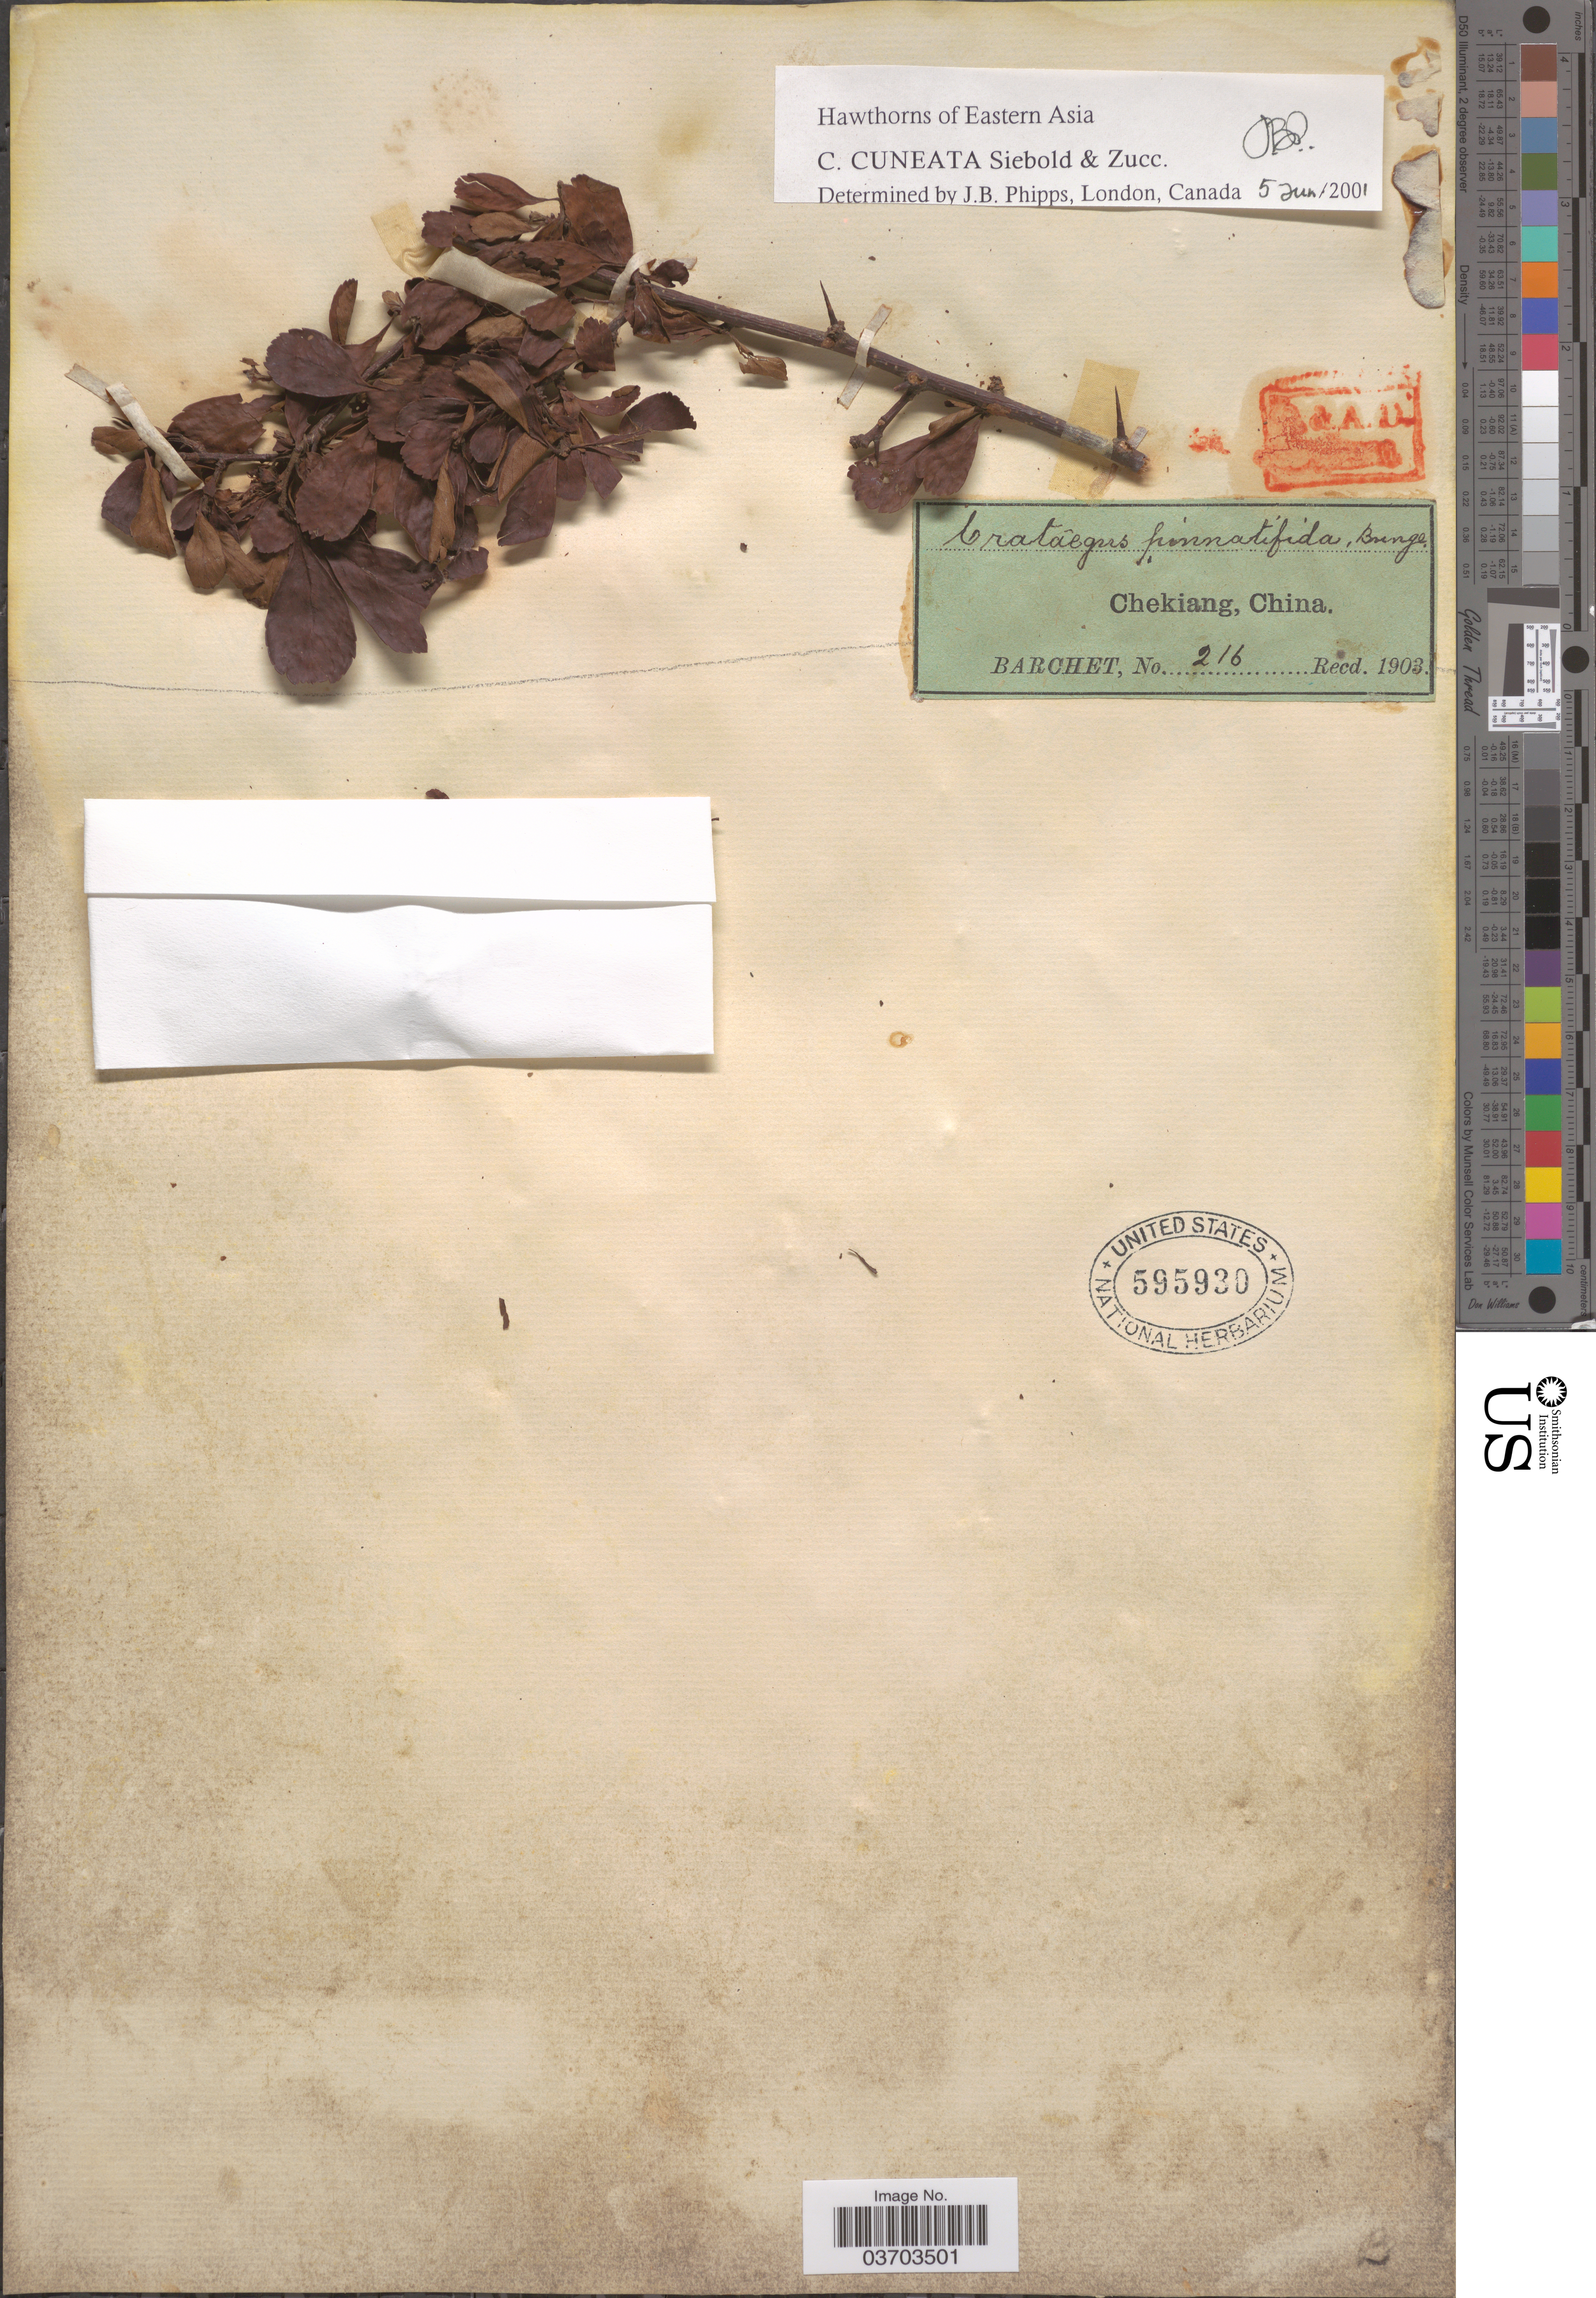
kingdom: Plantae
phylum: Tracheophyta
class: Magnoliopsida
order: Rosales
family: Rosaceae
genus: Crataegus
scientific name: Crataegus cuneata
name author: Siebold & Zucc.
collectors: Barchet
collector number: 216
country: China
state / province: Zhejiang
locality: Chekiang.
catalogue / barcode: US 595930